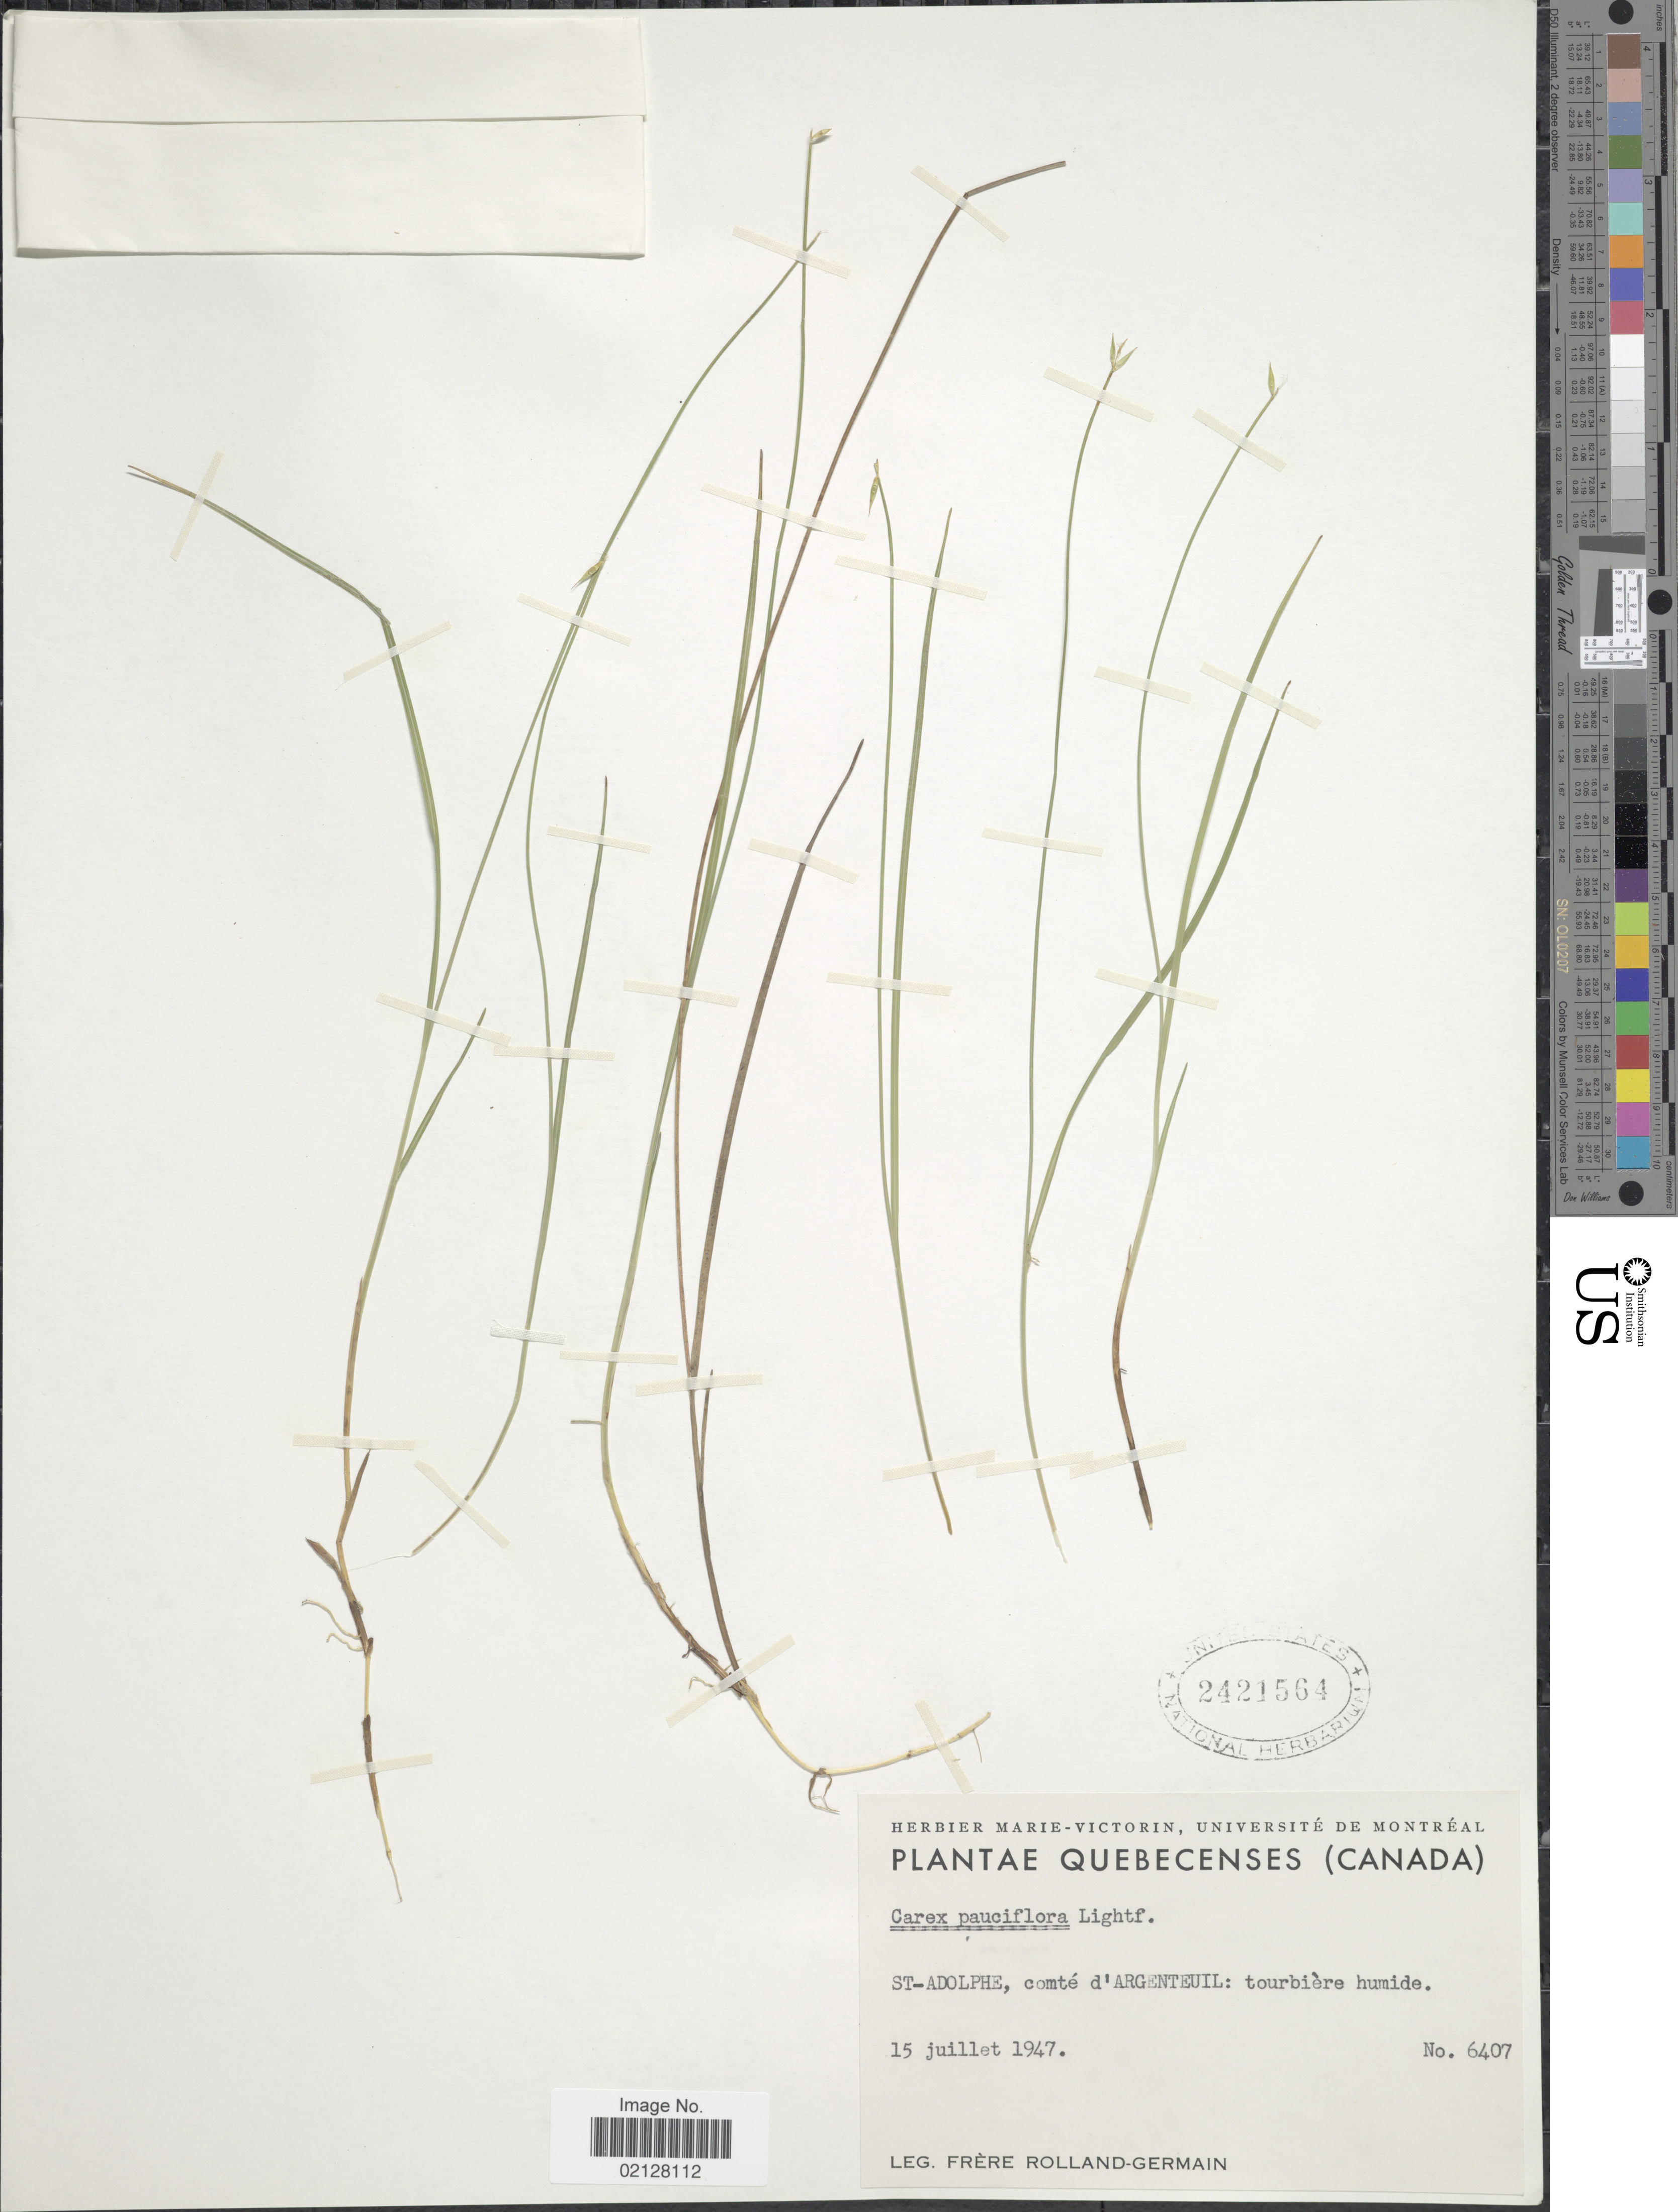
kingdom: Plantae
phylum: Tracheophyta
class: Liliopsida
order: Poales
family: Cyperaceae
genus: Carex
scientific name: Carex pauciflora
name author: Lightf.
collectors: Rolland-Germain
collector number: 6407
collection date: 1947-07-15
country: Canada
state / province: Quebec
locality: St-Adolphe, comte d' Argenteuil: tourbiere humide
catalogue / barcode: US 2421564